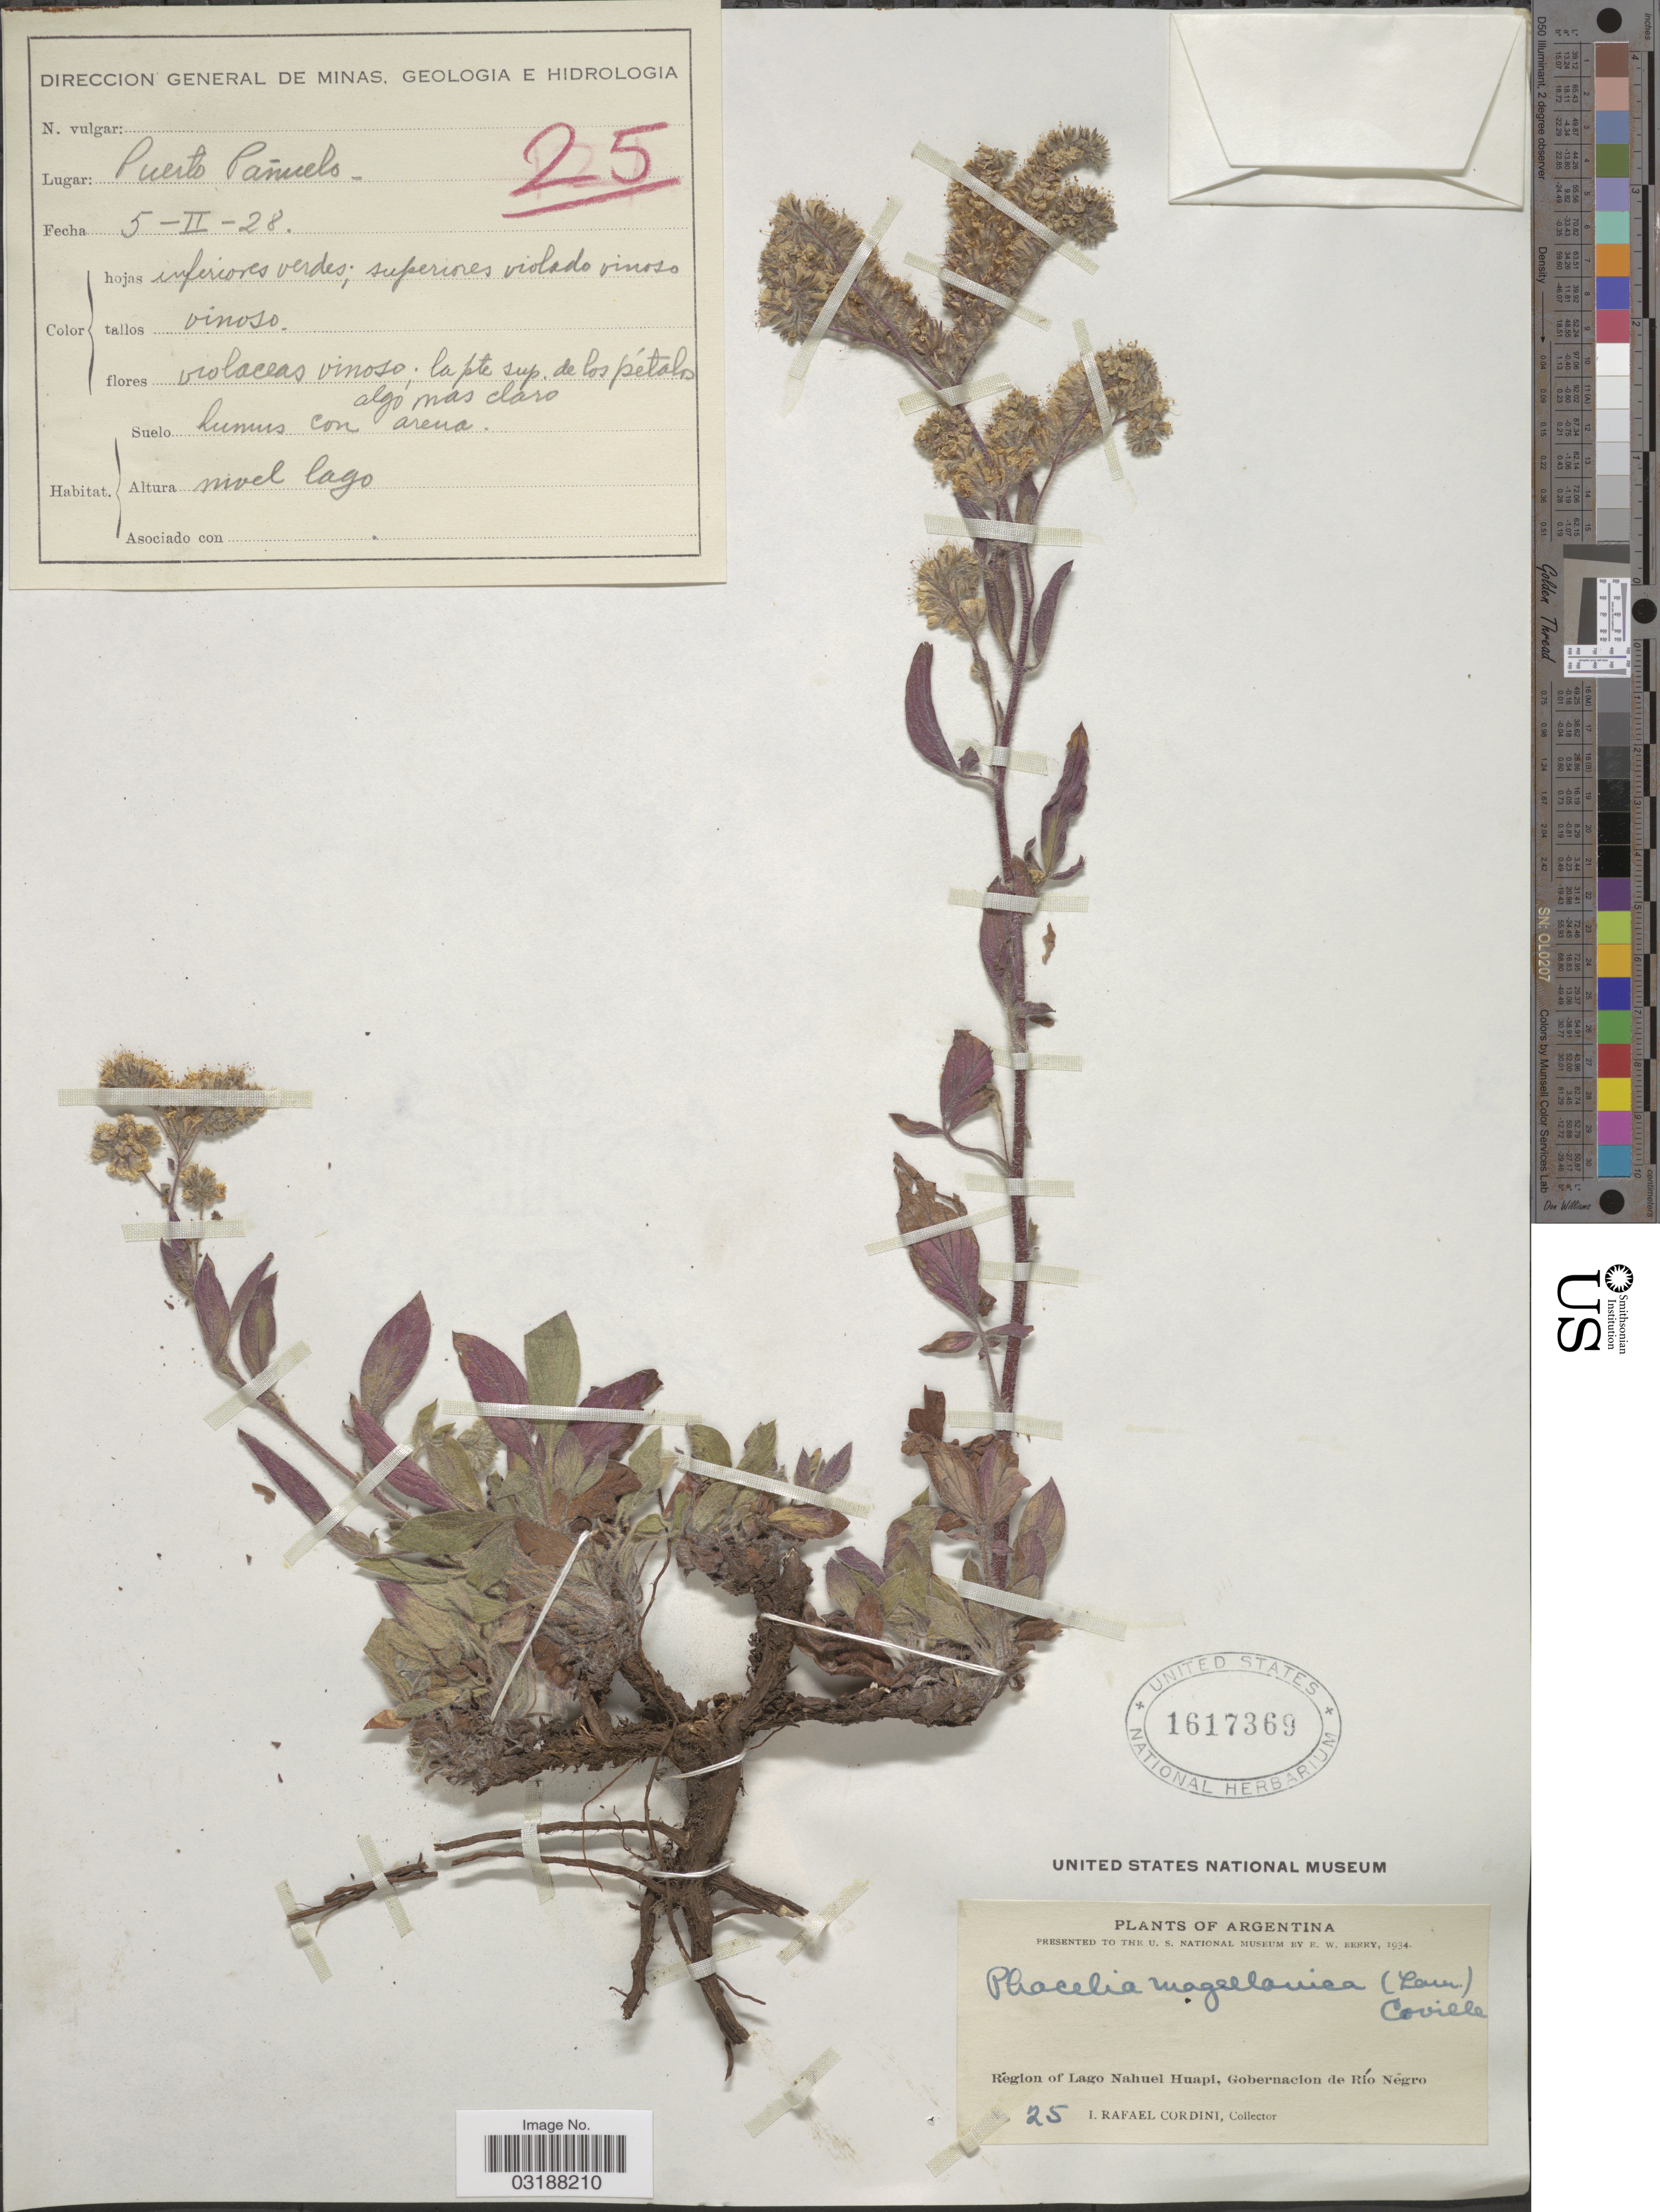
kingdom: Plantae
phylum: Tracheophyta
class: Magnoliopsida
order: Boraginales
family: Hydrophyllaceae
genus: Phacelia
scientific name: Phacelia magellanica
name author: (Lam.) Coville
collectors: I. Cordini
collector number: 25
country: Argentina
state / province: Rio Negro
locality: Région of Lago Nahuel Huapi, Gobernacion de Río Negro.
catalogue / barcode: US 1617369